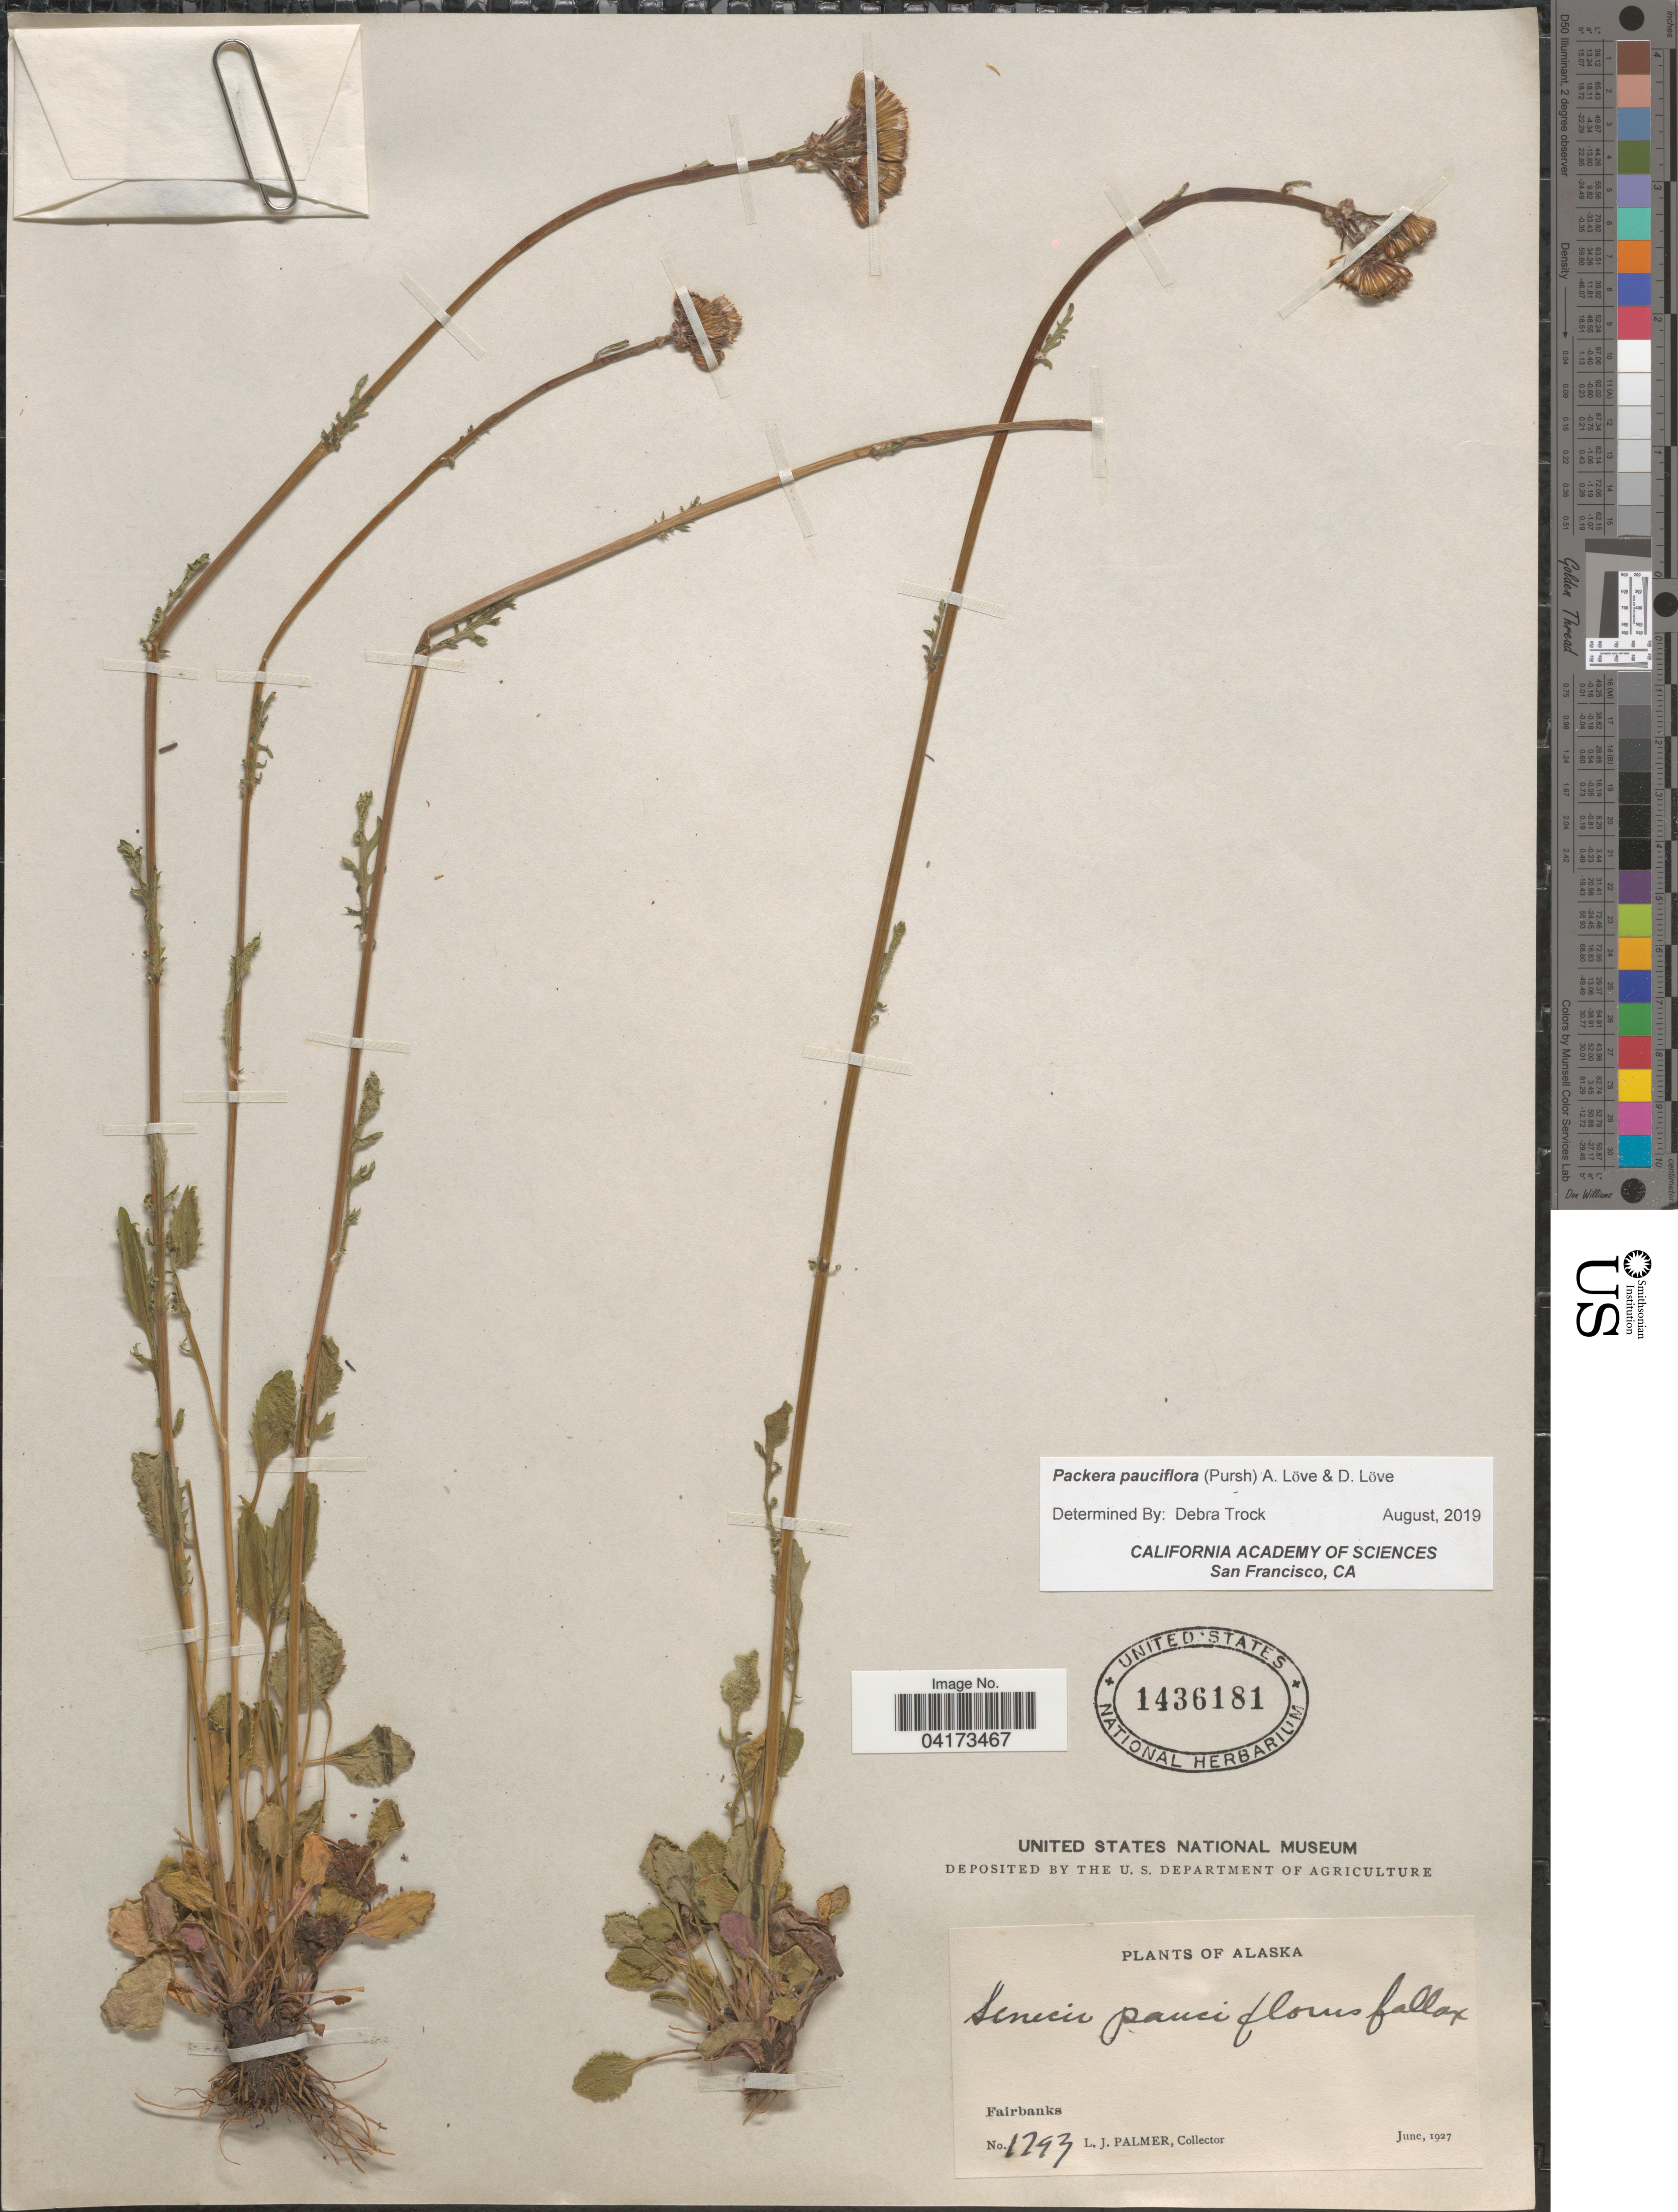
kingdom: Plantae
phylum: Tracheophyta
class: Magnoliopsida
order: Asterales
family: Asteraceae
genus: Packera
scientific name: Packera pauciflora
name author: (Pursh) W.A. Weber & Á. Löve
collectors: L. J. Palmer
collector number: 1793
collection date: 1927-06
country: United States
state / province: Alaska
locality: Fairbanks.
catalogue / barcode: US 1436181